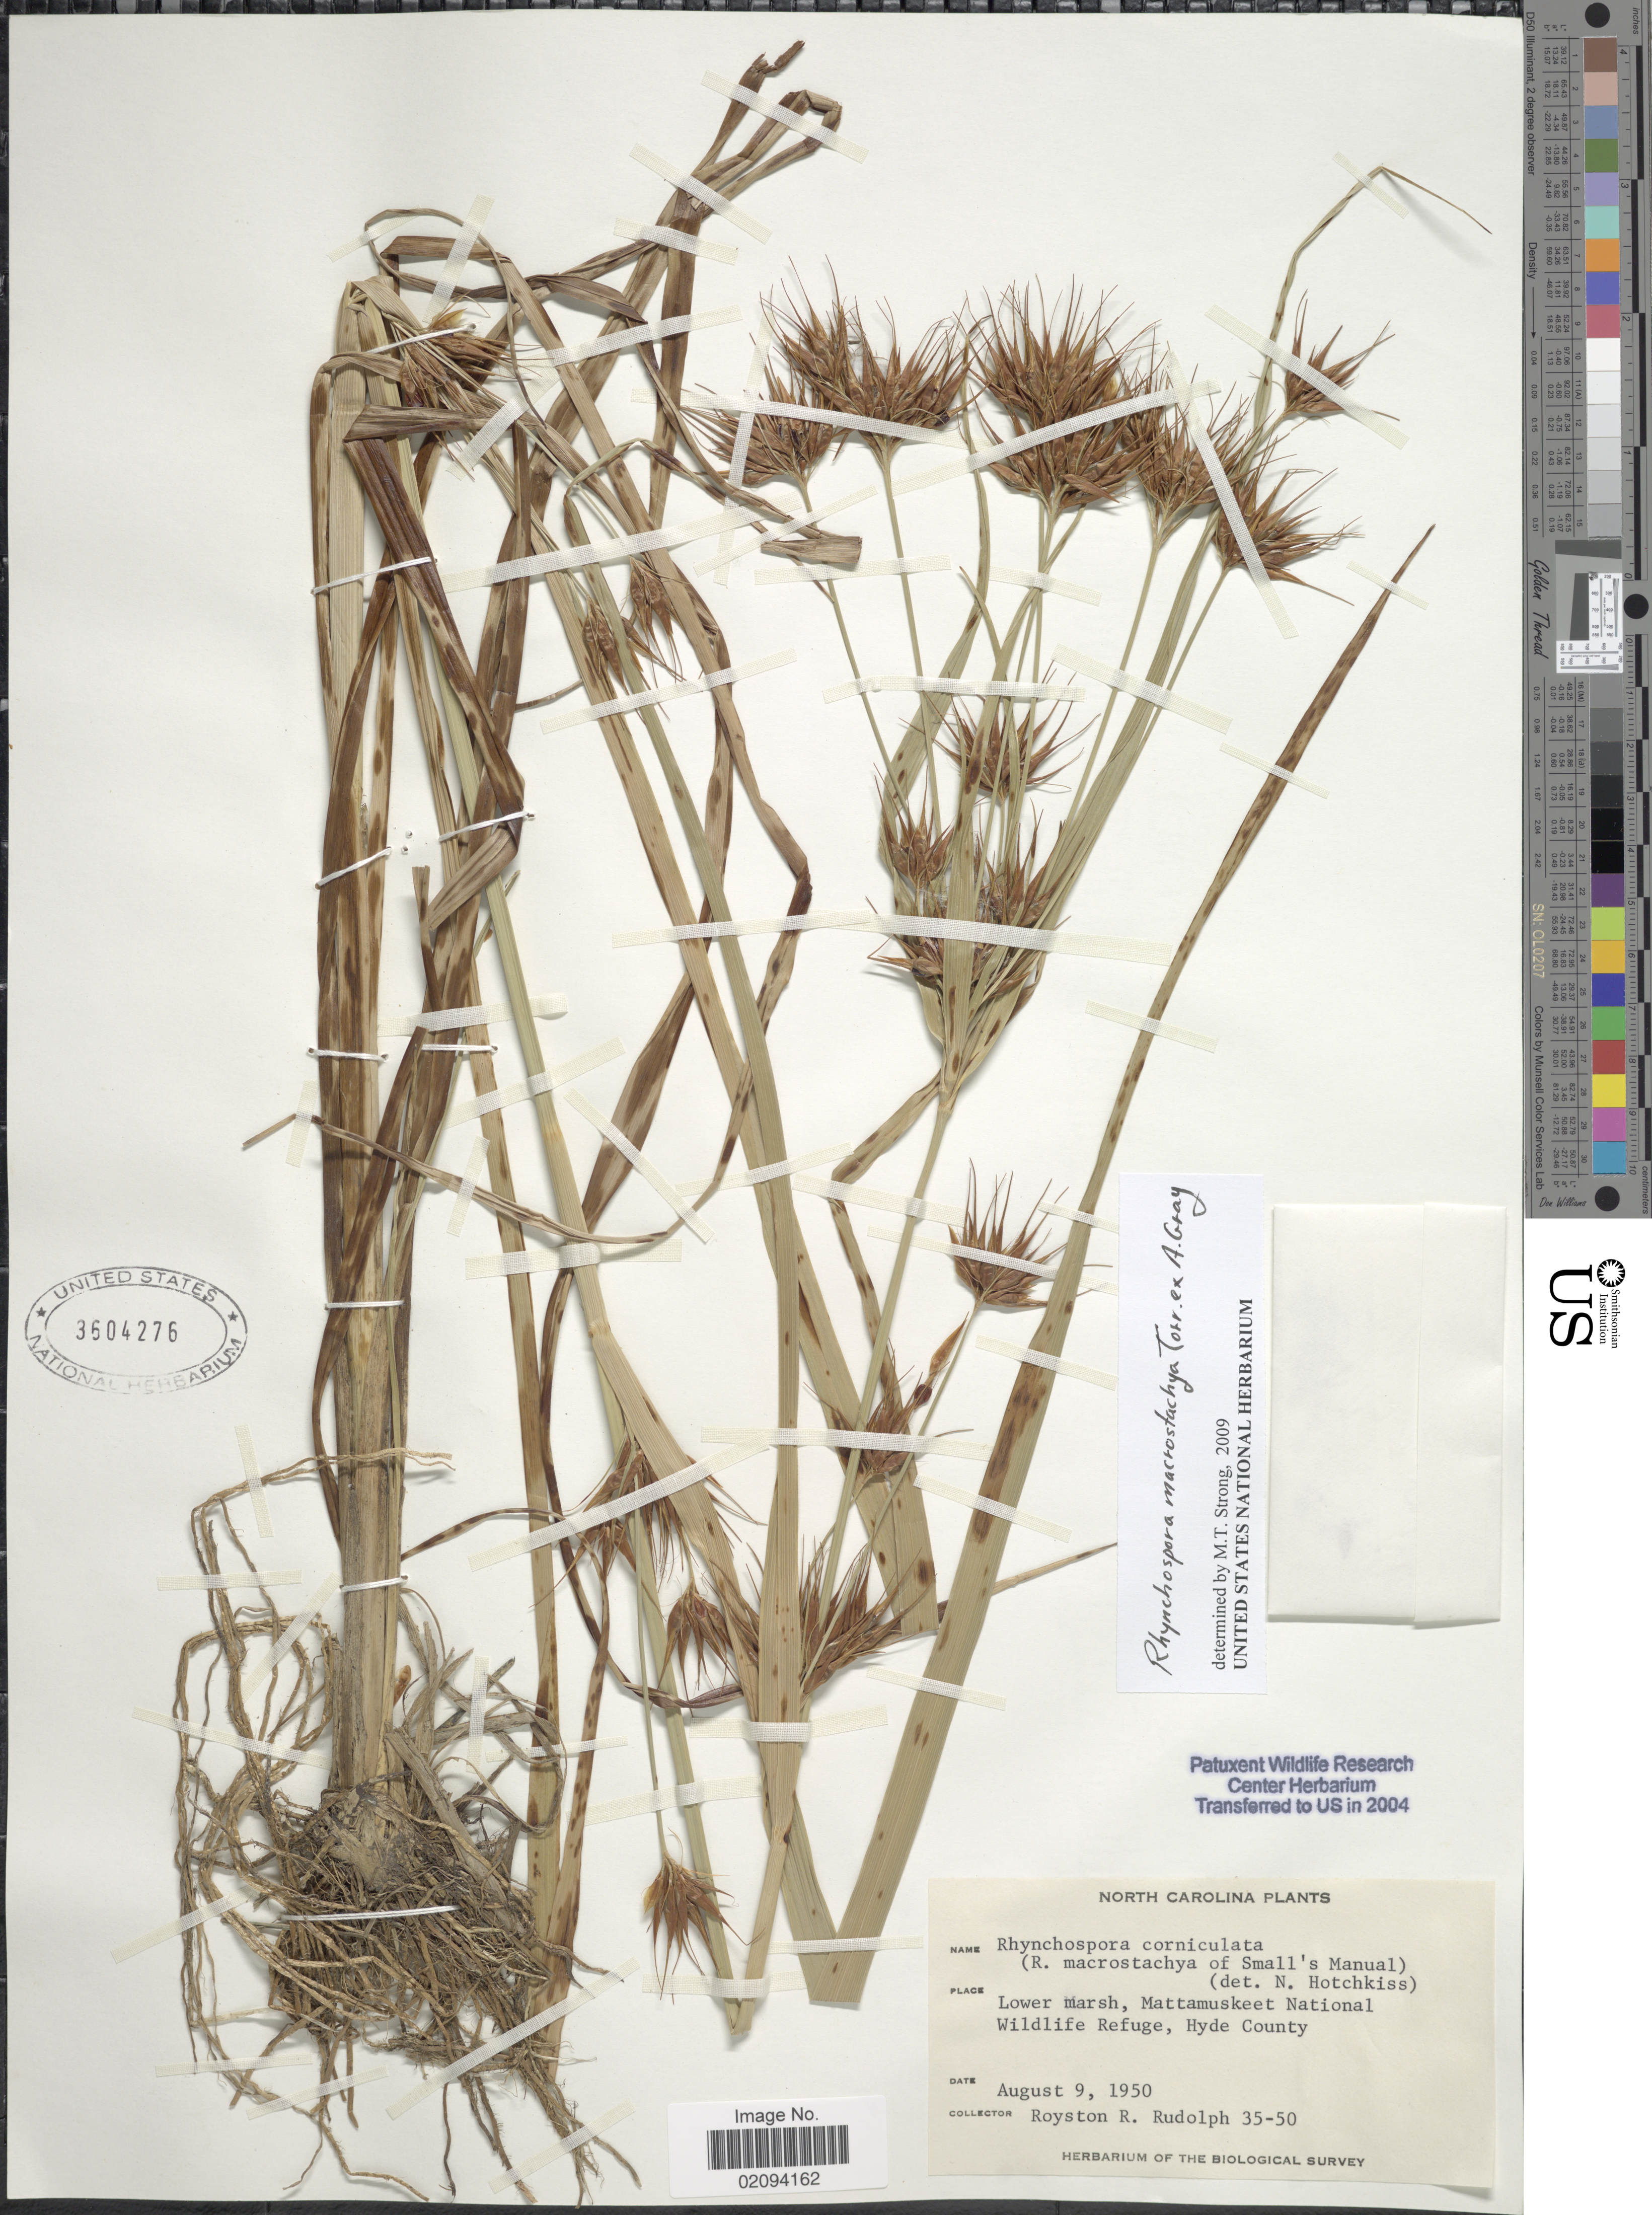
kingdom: Plantae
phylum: Tracheophyta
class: Liliopsida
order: Poales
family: Cyperaceae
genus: Rhynchospora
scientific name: Rhynchospora macrostachya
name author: Torr. ex A. Gray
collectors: R. Rudolph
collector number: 35-50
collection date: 1950-08-09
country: United States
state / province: North Carolina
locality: Lower marsh, Mattamuskeet National Wildlife Refuge, Hyde County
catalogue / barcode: US 3604276